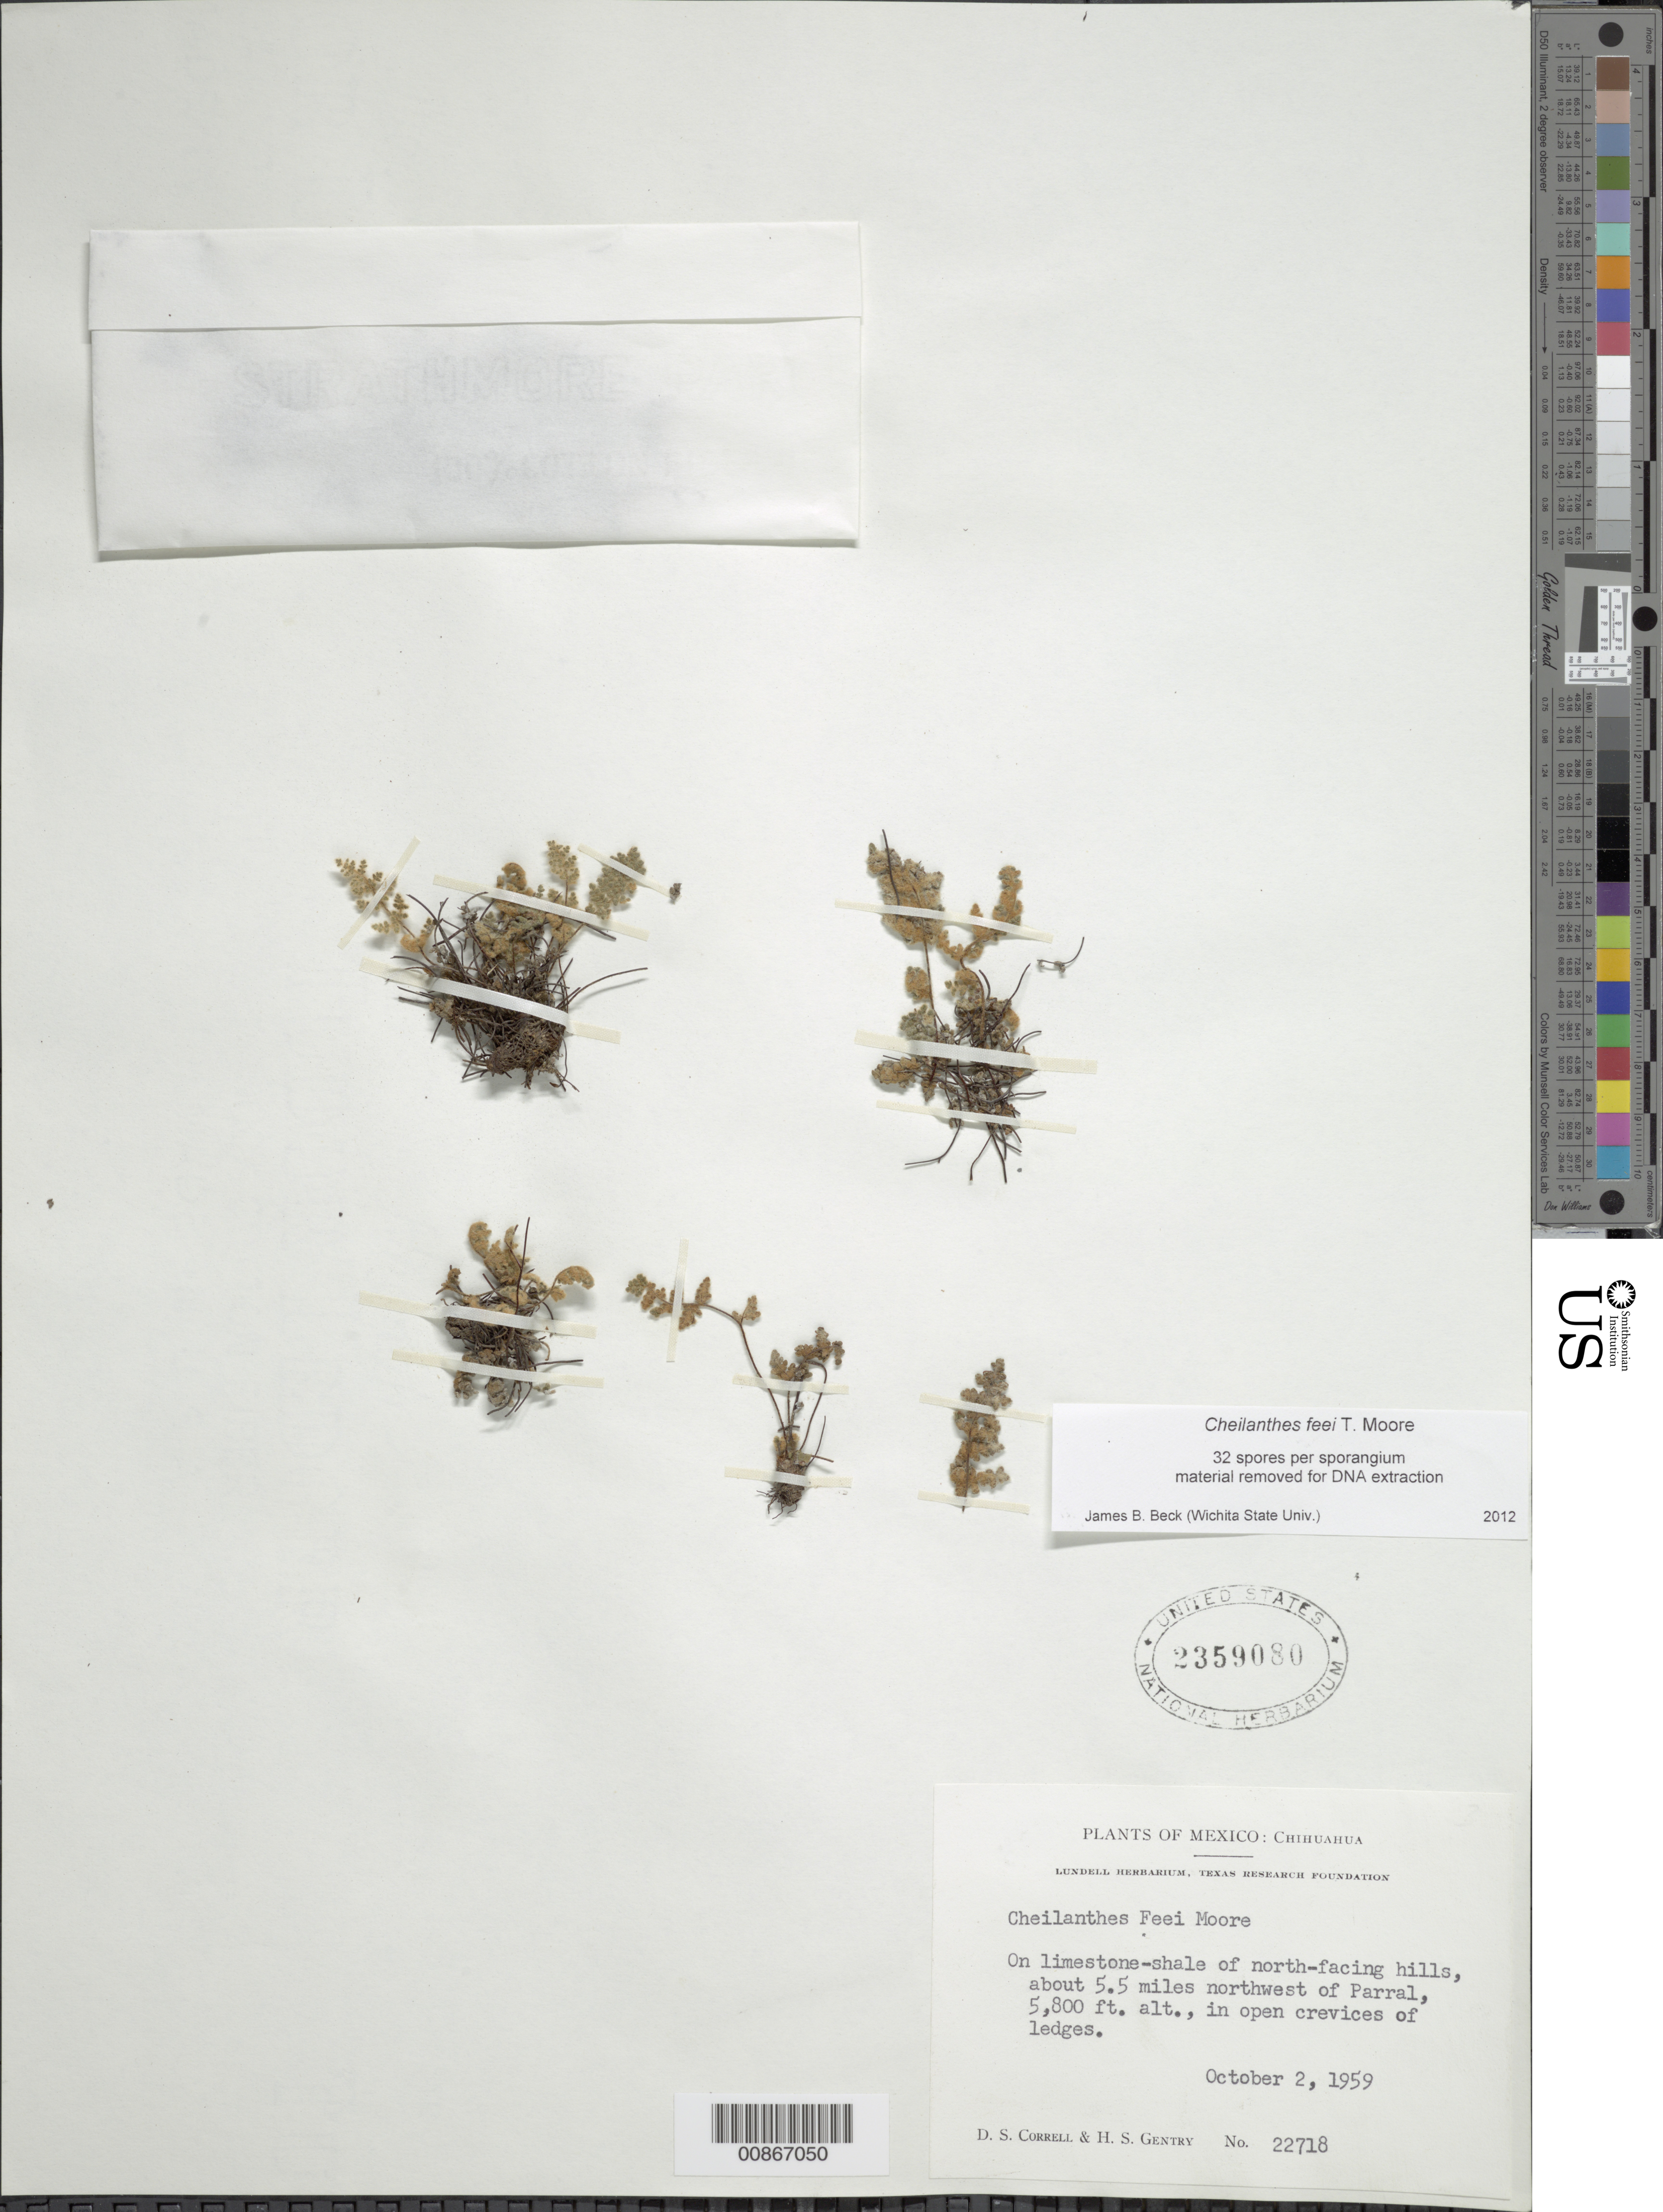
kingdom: Plantae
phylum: Tracheophyta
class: Polypodiopsida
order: Polypodiales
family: Pteridaceae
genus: Cheilanthes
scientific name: Cheilanthes gracilis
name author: (Fée) Mett. ex Riehl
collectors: D. S. Correll & H. S. Gentry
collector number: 22718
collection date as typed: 02 Oct 1959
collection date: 1959-10-02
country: Mexico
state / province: Chihuahua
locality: About 5.5 miles northwest of Parral.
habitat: In open crevices of ledges. On limestone-shale of north-facing hills.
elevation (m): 1768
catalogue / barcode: US 2359080